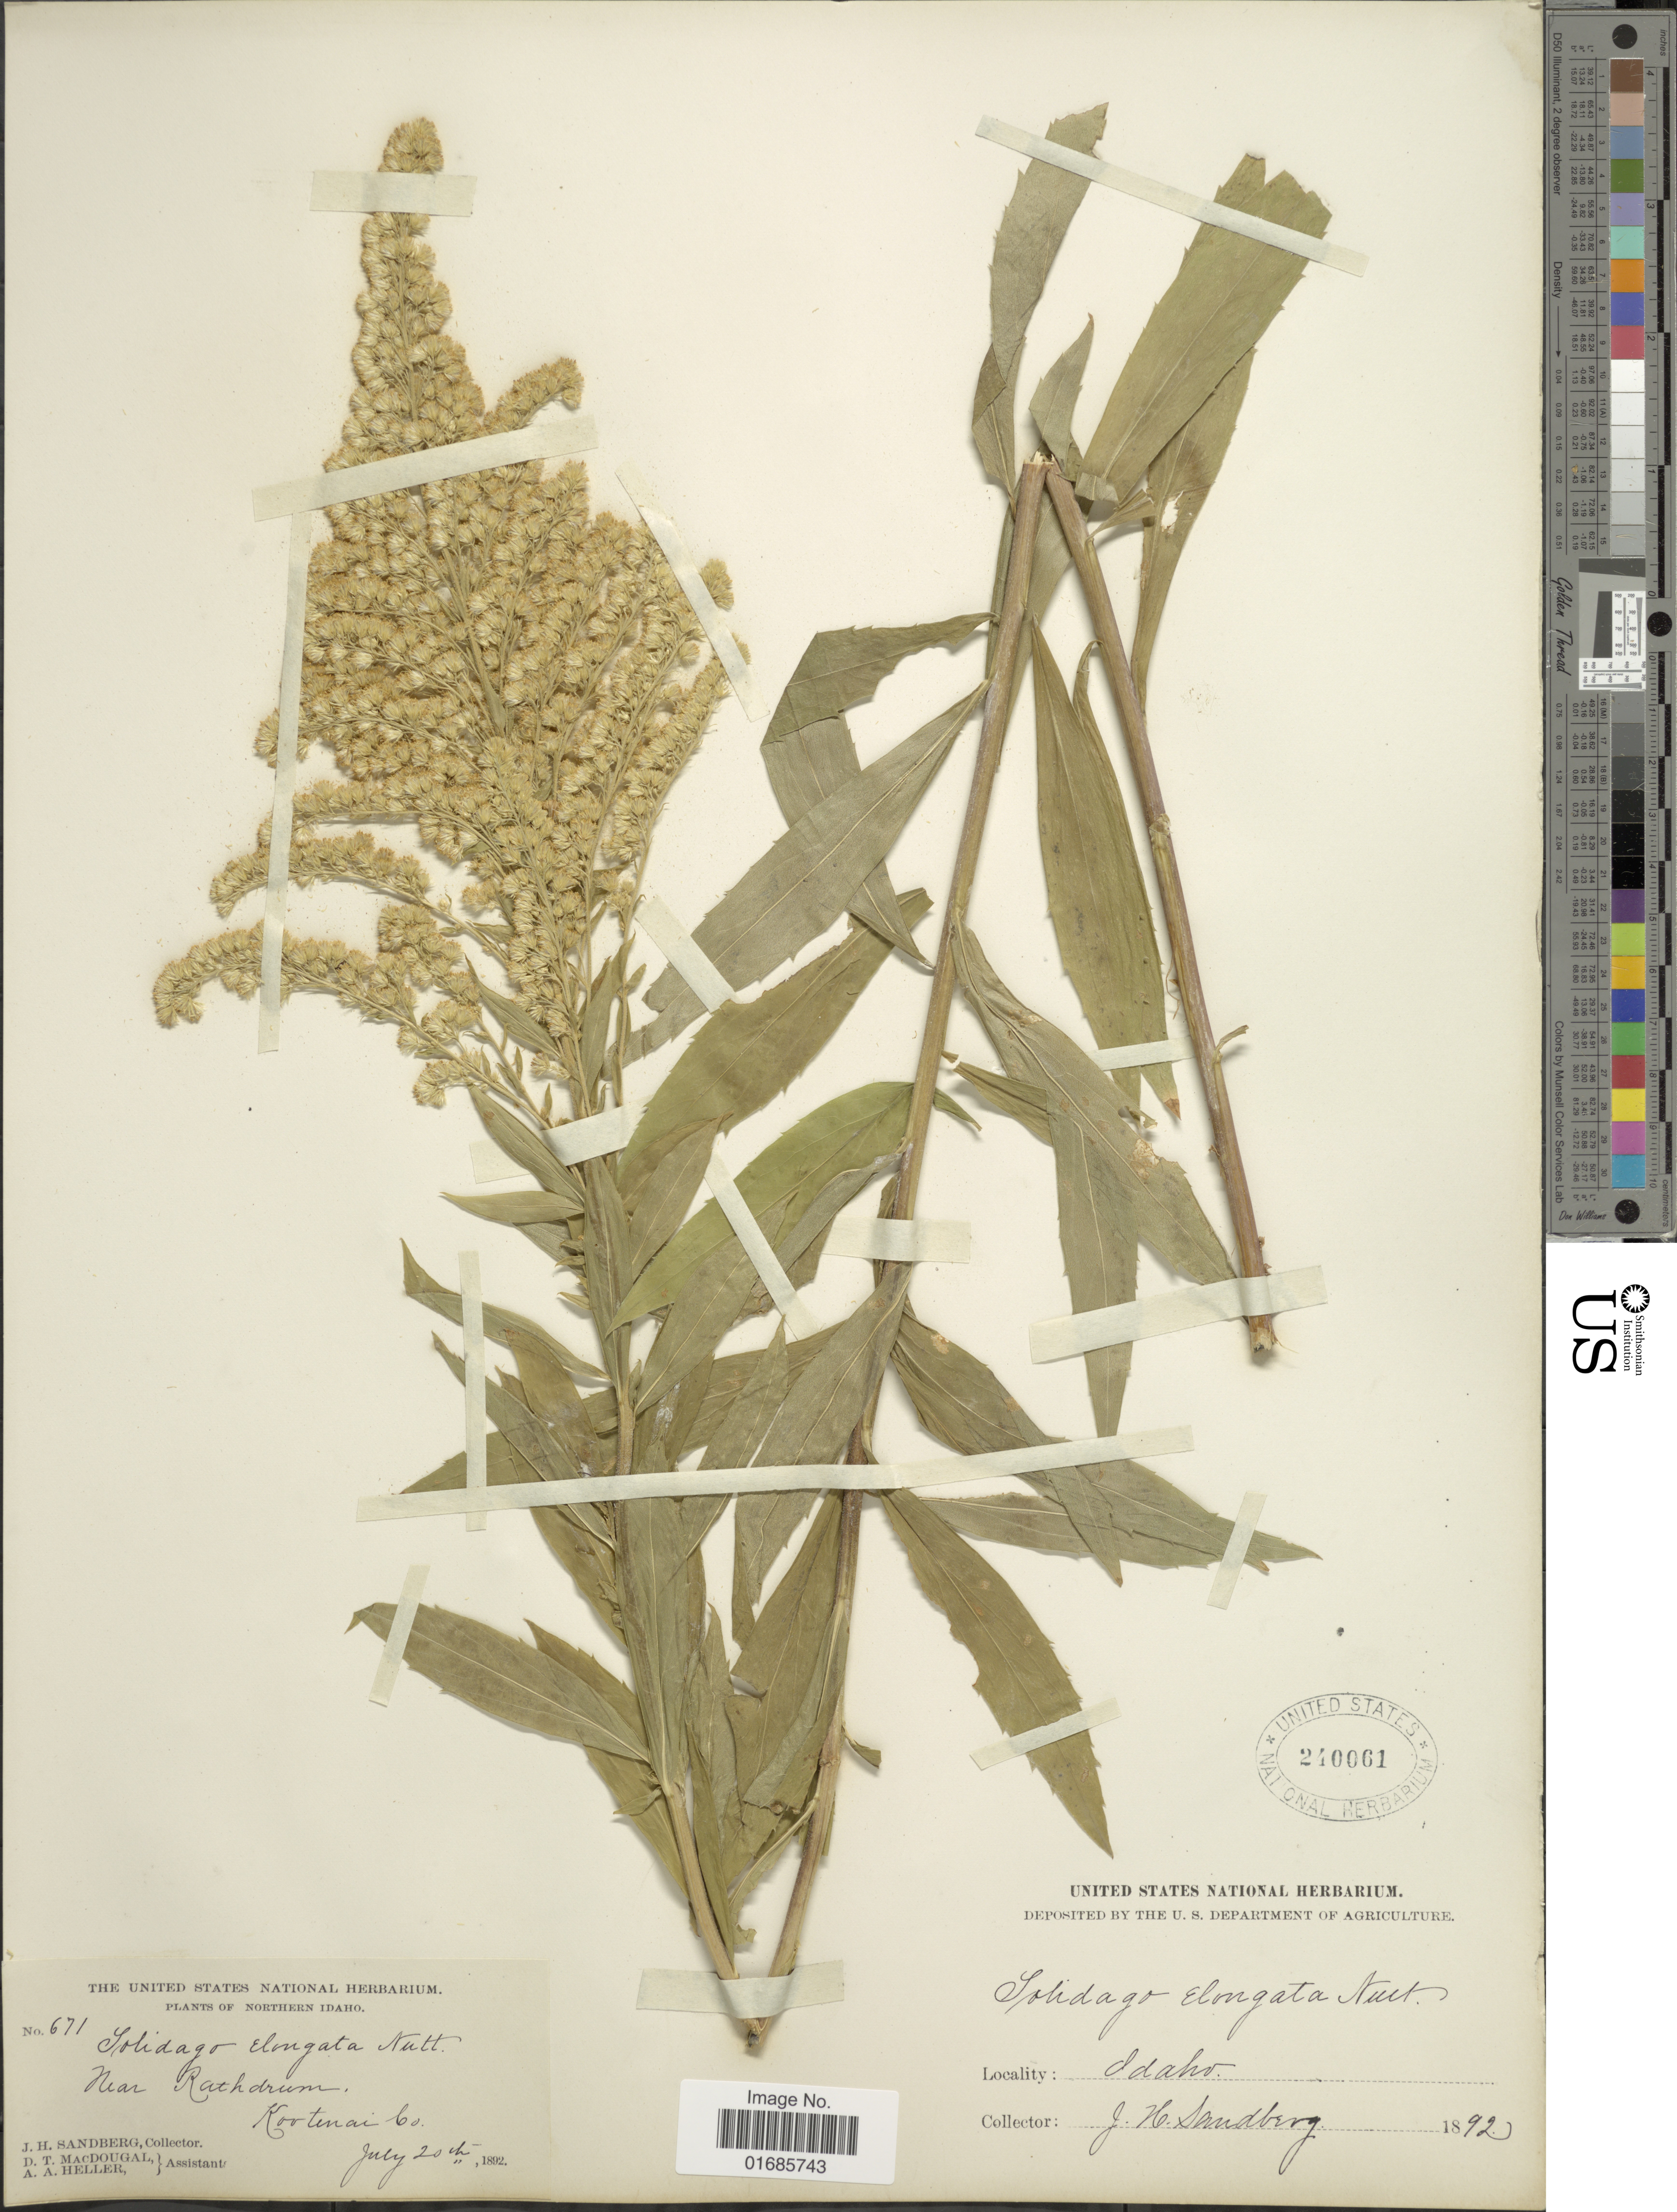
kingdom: Plantae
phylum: Tracheophyta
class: Magnoliopsida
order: Asterales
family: Asteraceae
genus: Solidago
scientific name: Solidago canadensis var. salebrosa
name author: (Piper) M.E. Jones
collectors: J. H. Sandberg, D. T. MacDougal & A. A. Heller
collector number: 671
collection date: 1892-07-20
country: United States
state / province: Idaho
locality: Northern Idaho, near Rathdrum, Kootenai Co.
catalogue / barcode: US 240061